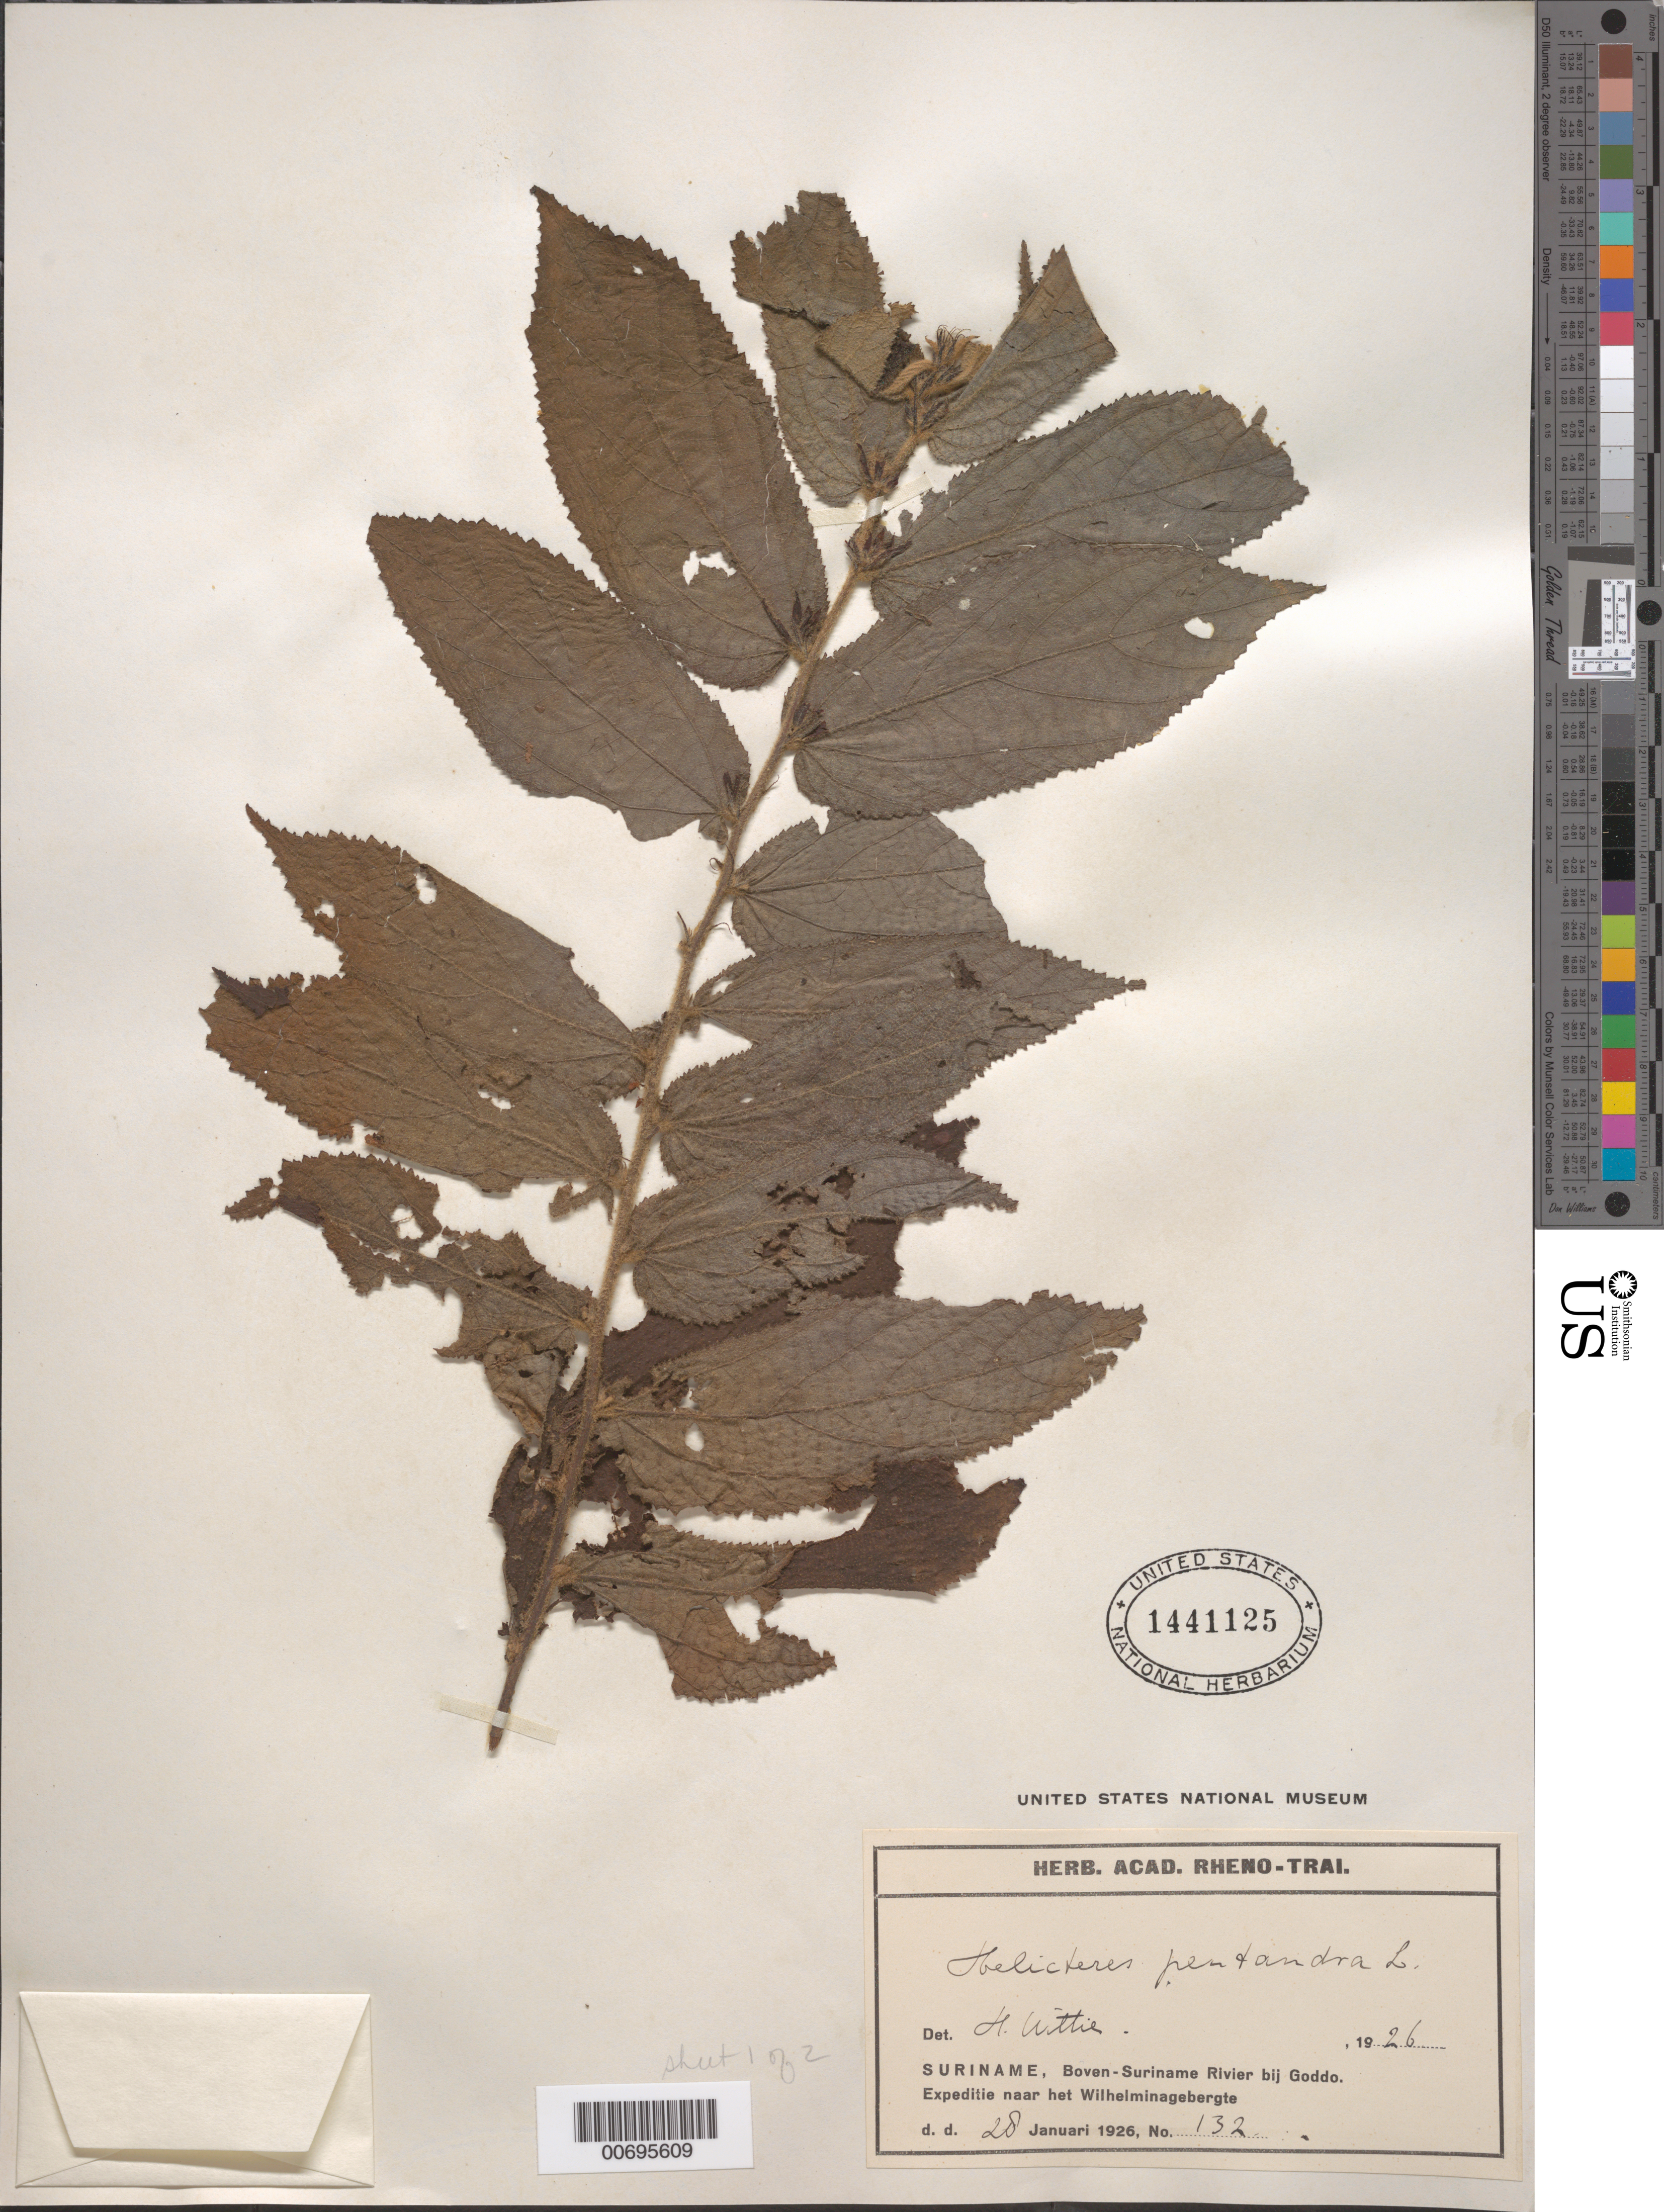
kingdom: Plantae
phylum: Tracheophyta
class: Magnoliopsida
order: Malvales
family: Malvaceae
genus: Helicteres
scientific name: Helicteres pentandra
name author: L.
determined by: Pittier, Henri F.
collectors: G. Stahel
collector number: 132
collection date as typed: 1926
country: Suriname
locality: SURINAME R., above, at Goddo, Expeditie to Wilhelminagebergte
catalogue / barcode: US 1441125